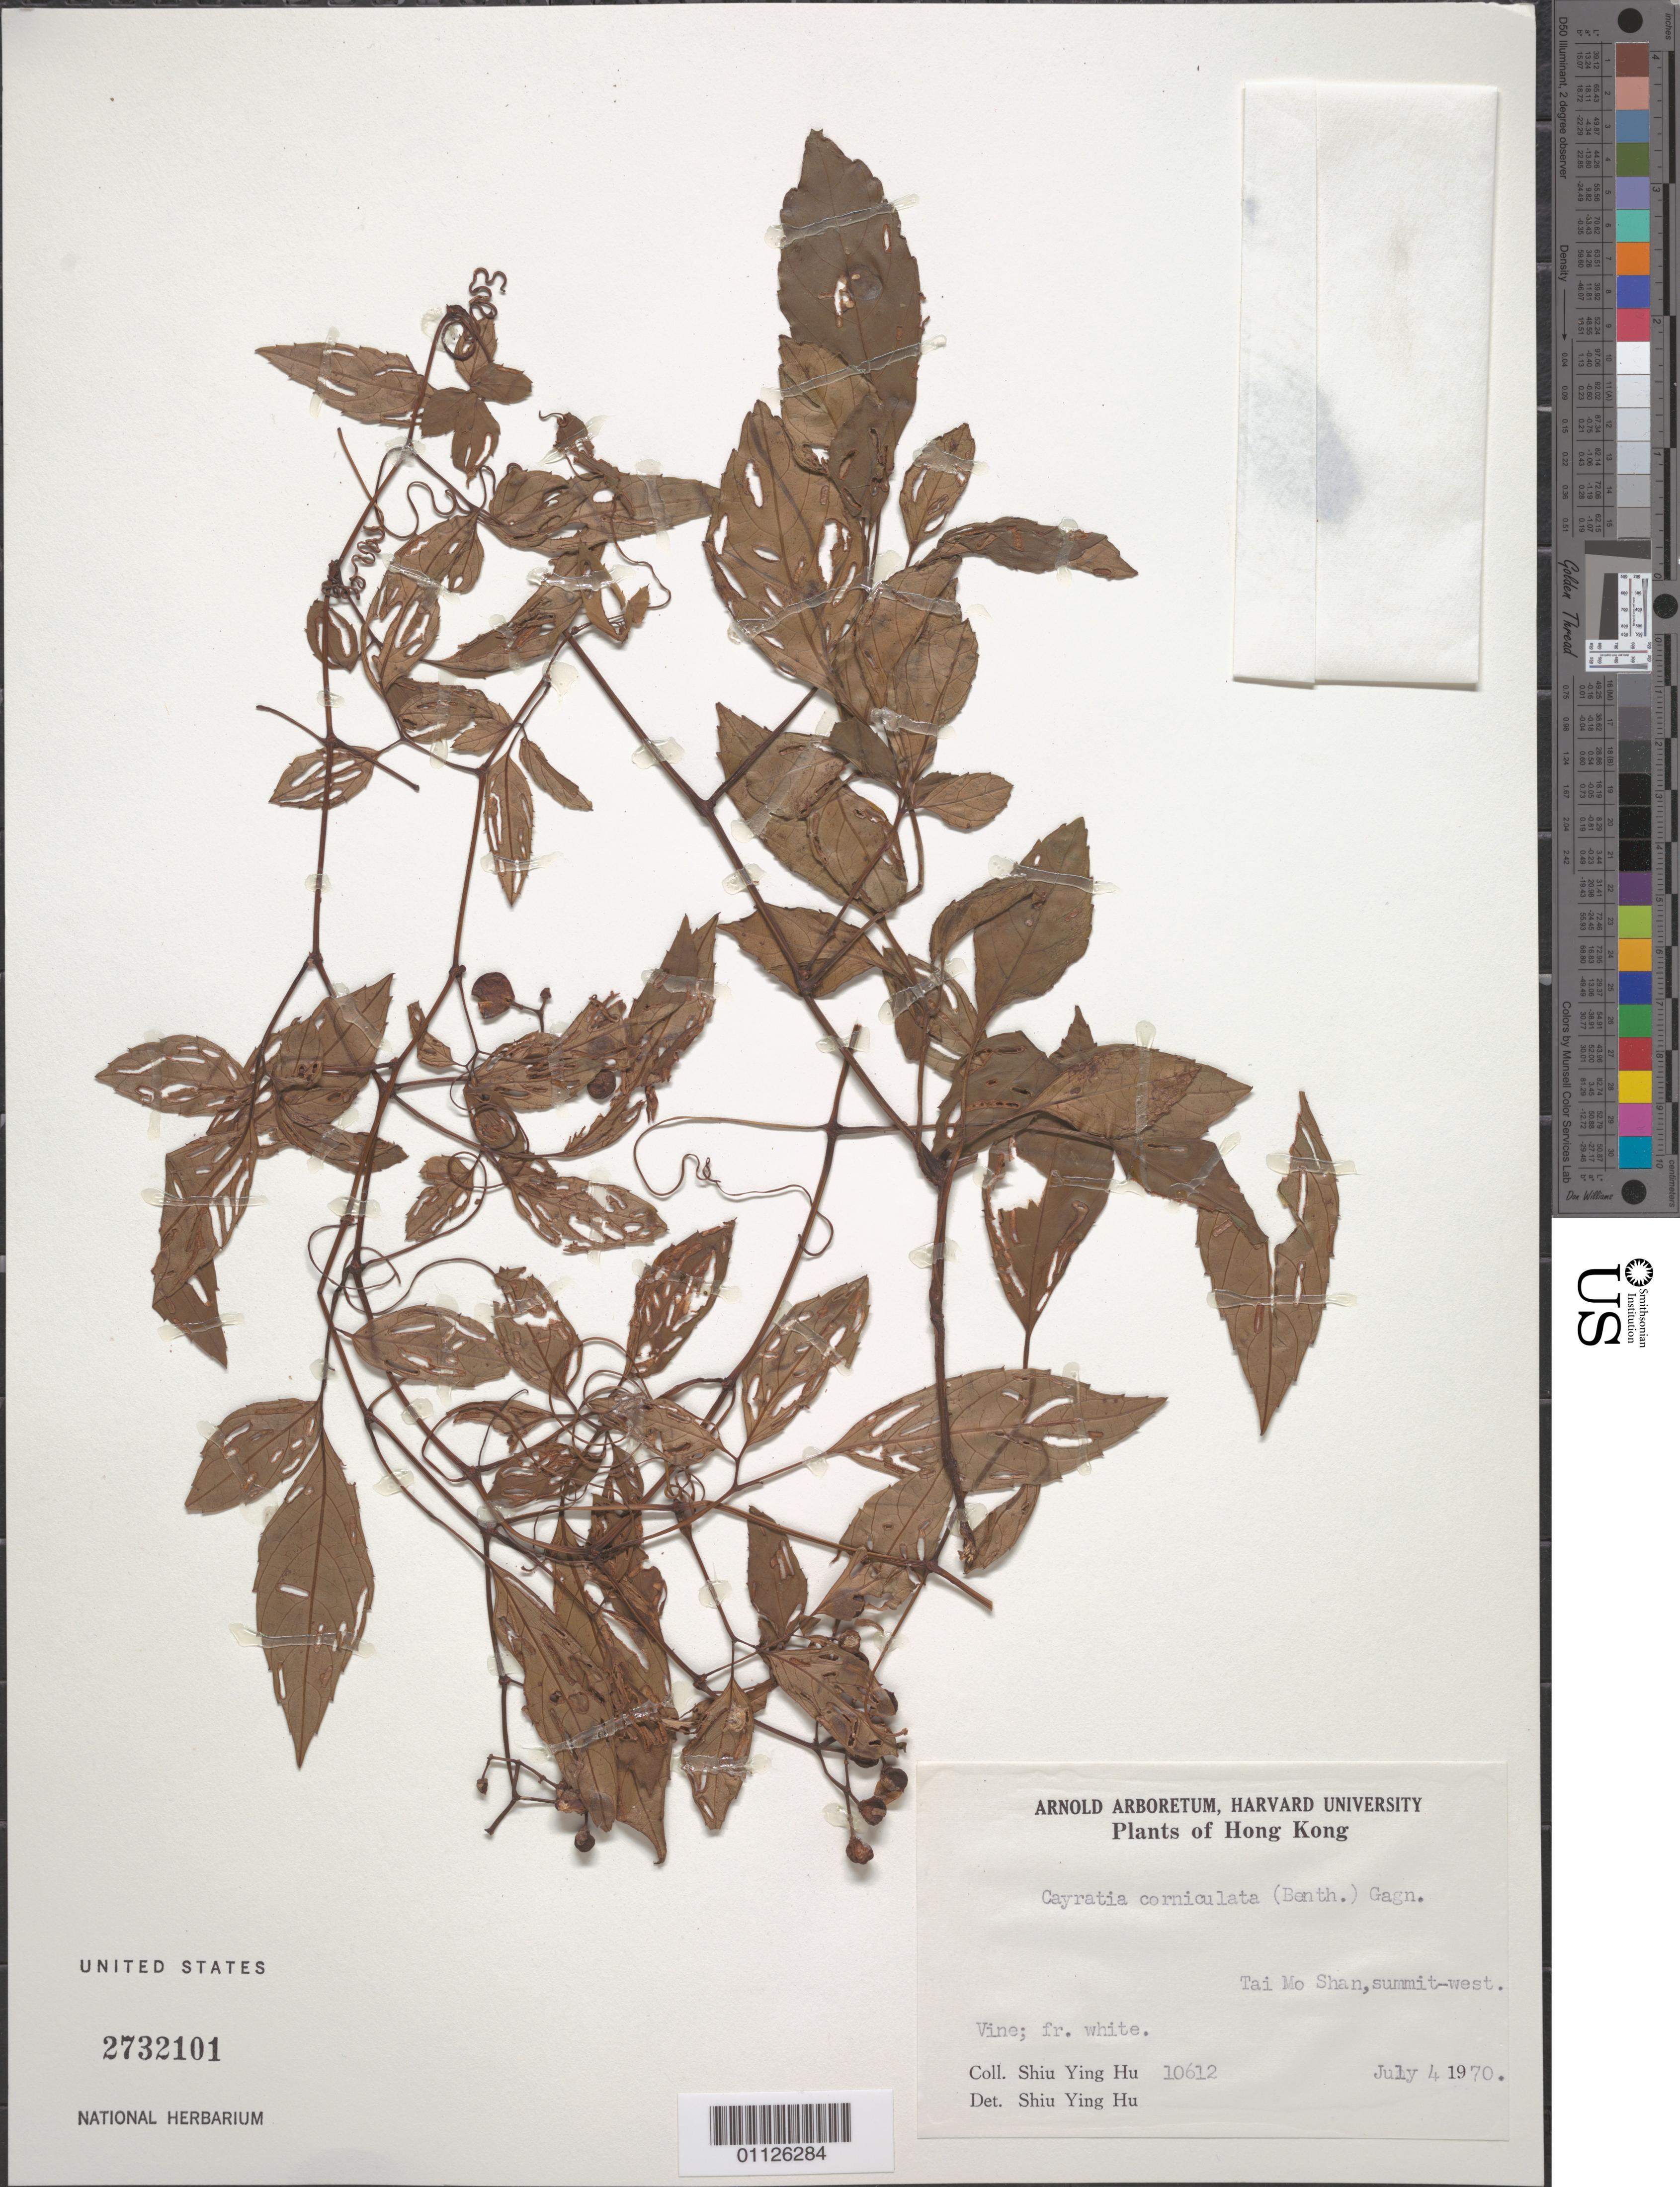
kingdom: Plantae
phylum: Tracheophyta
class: Magnoliopsida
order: Vitales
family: Vitaceae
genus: Causonis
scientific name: Causonis corniculata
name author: (Benth.) J. Wen & L.M. Lu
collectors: S. Y. Hu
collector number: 10612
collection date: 1970-07-04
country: China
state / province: Hong Kong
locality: Tai Mo Shan, summit - W.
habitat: Vine.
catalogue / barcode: US 2732101